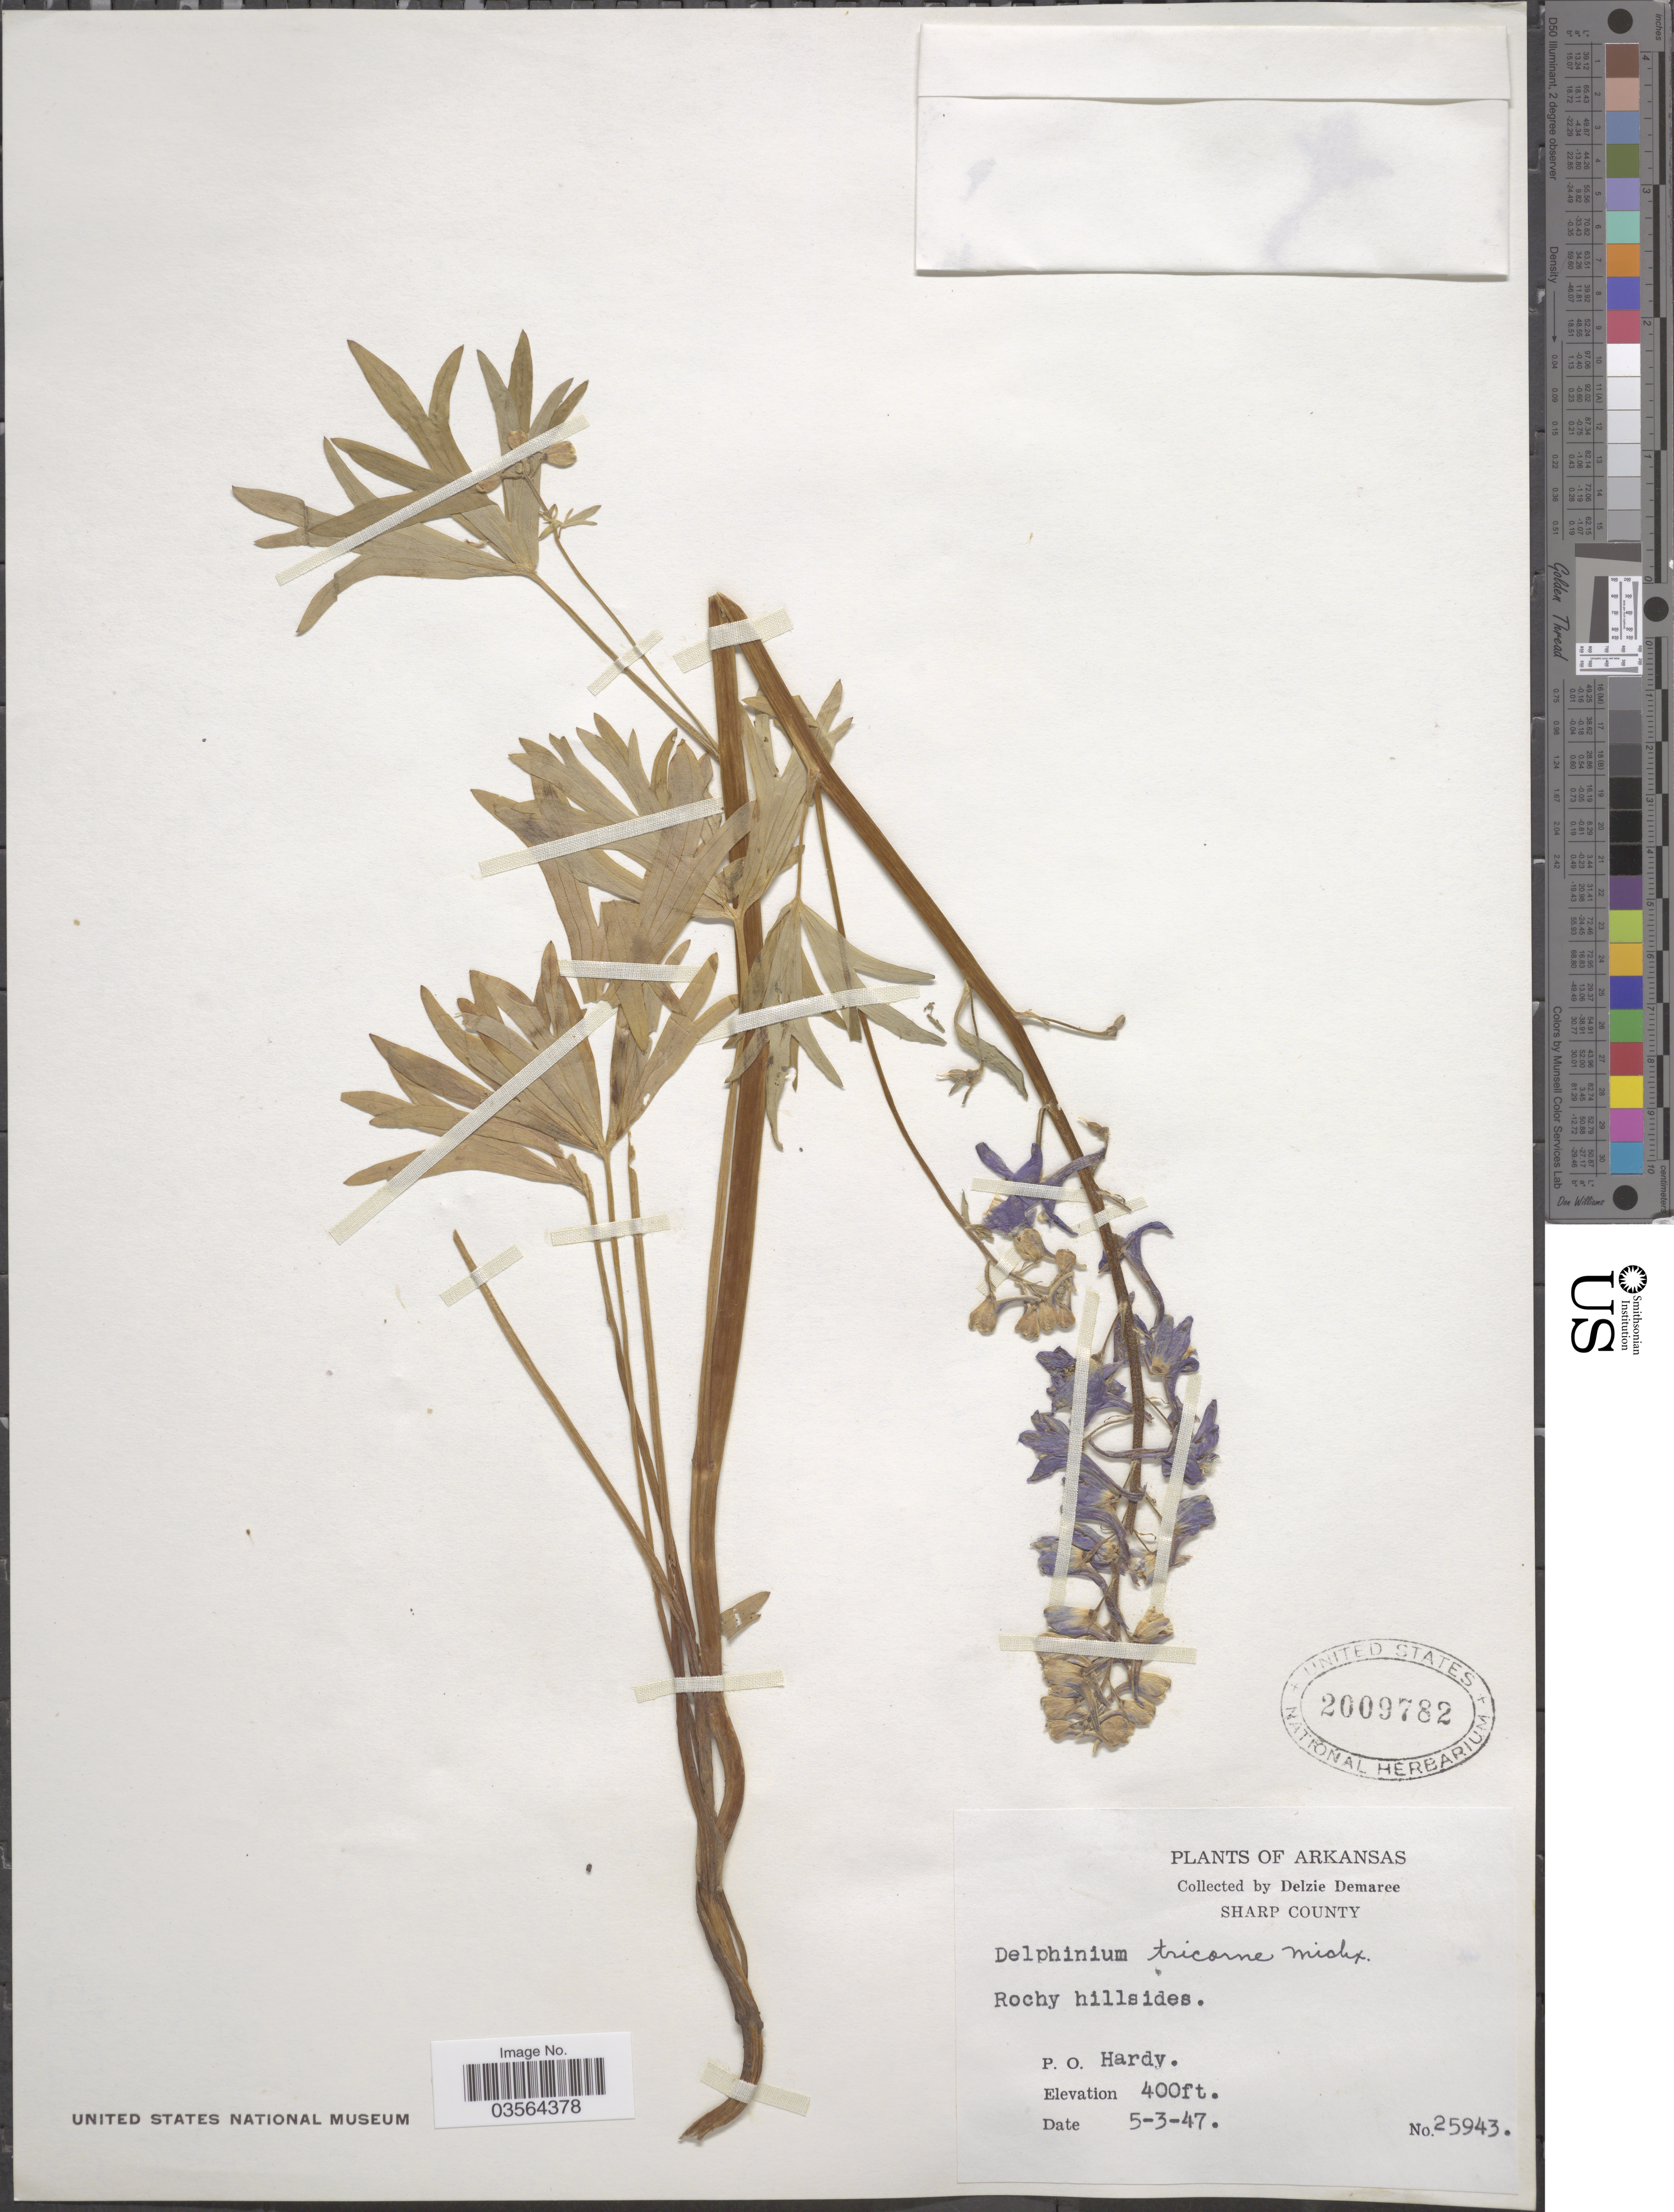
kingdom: Plantae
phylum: Tracheophyta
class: Magnoliopsida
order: Ranunculales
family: Ranunculaceae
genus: Delphinium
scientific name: Delphinium tricorne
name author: Michx.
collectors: D. Demaree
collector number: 25943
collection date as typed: Transcribed d/m/y: 3/5/47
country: United States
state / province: Arkansas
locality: Sharp County. P. O. Hardy.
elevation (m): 122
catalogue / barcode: US 2009782